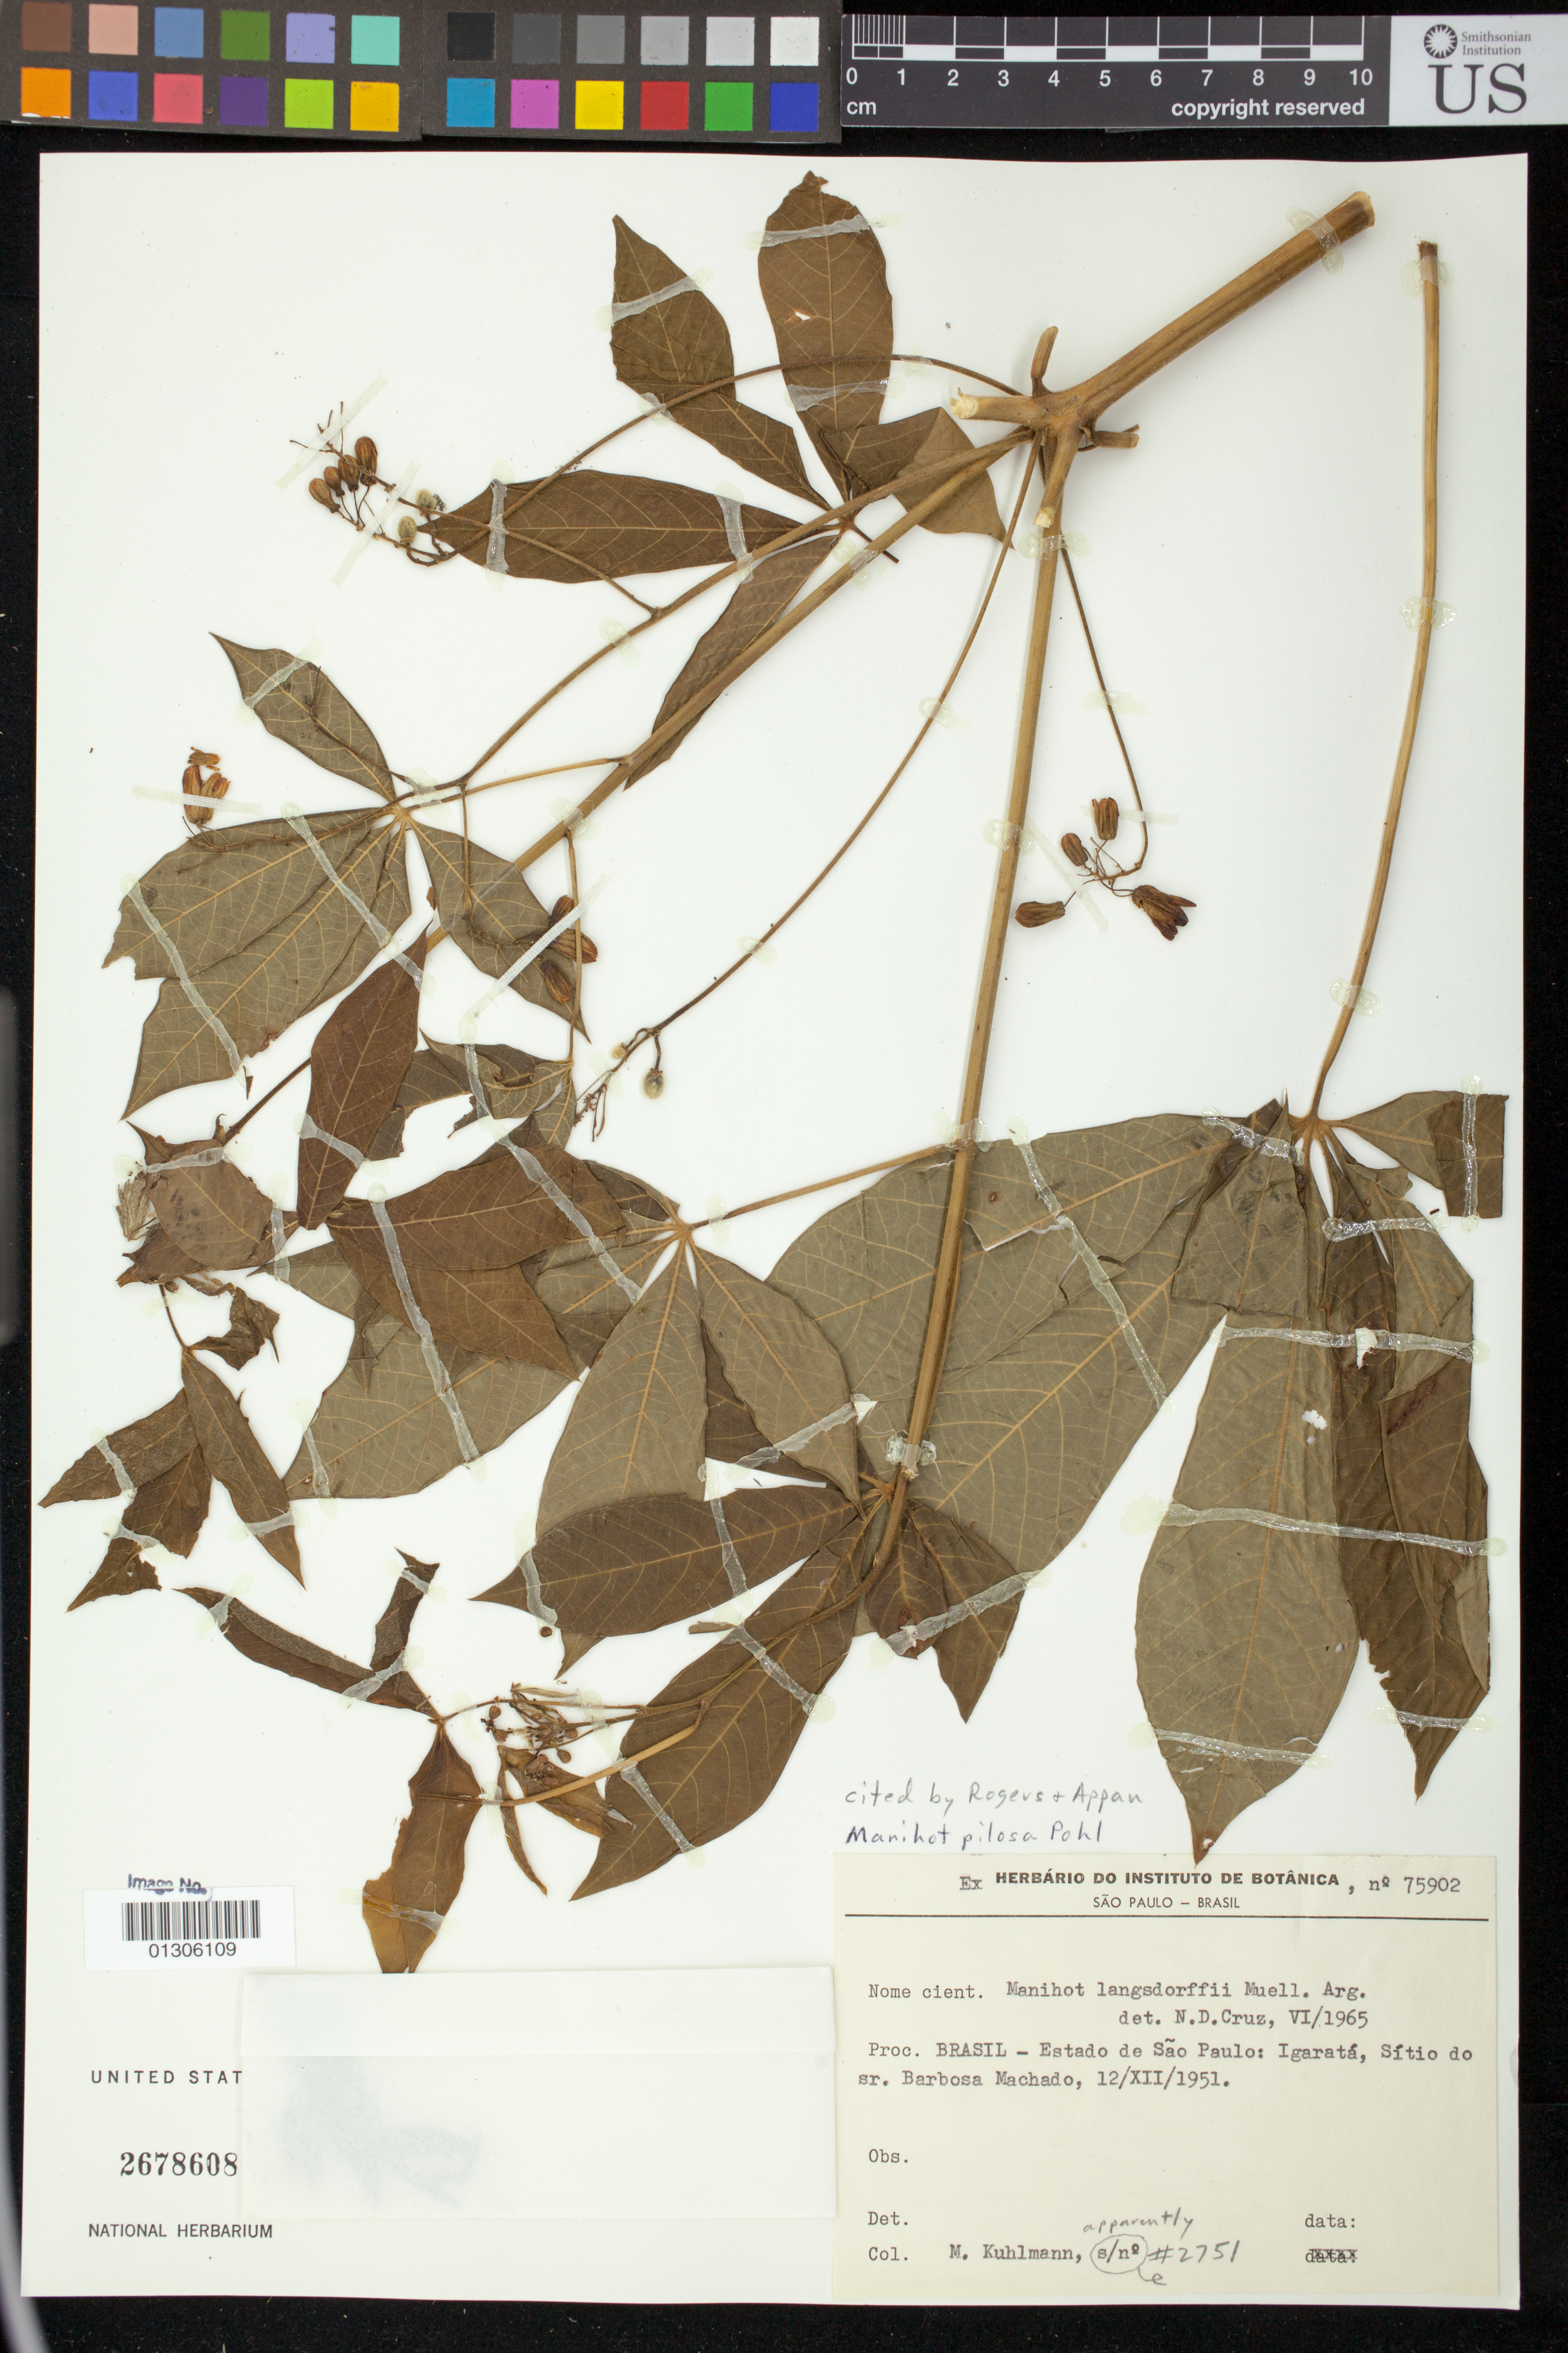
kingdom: Plantae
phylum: Tracheophyta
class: Magnoliopsida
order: Malpighiales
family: Euphorbiaceae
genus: Manihot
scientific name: Manihot pilosa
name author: Pohl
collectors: M. Kuhlmann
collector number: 2751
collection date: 1951-12-12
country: Brazil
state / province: São Paulo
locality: Igarata, Sitio do sr. Barbosa Machado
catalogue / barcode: US 2678608